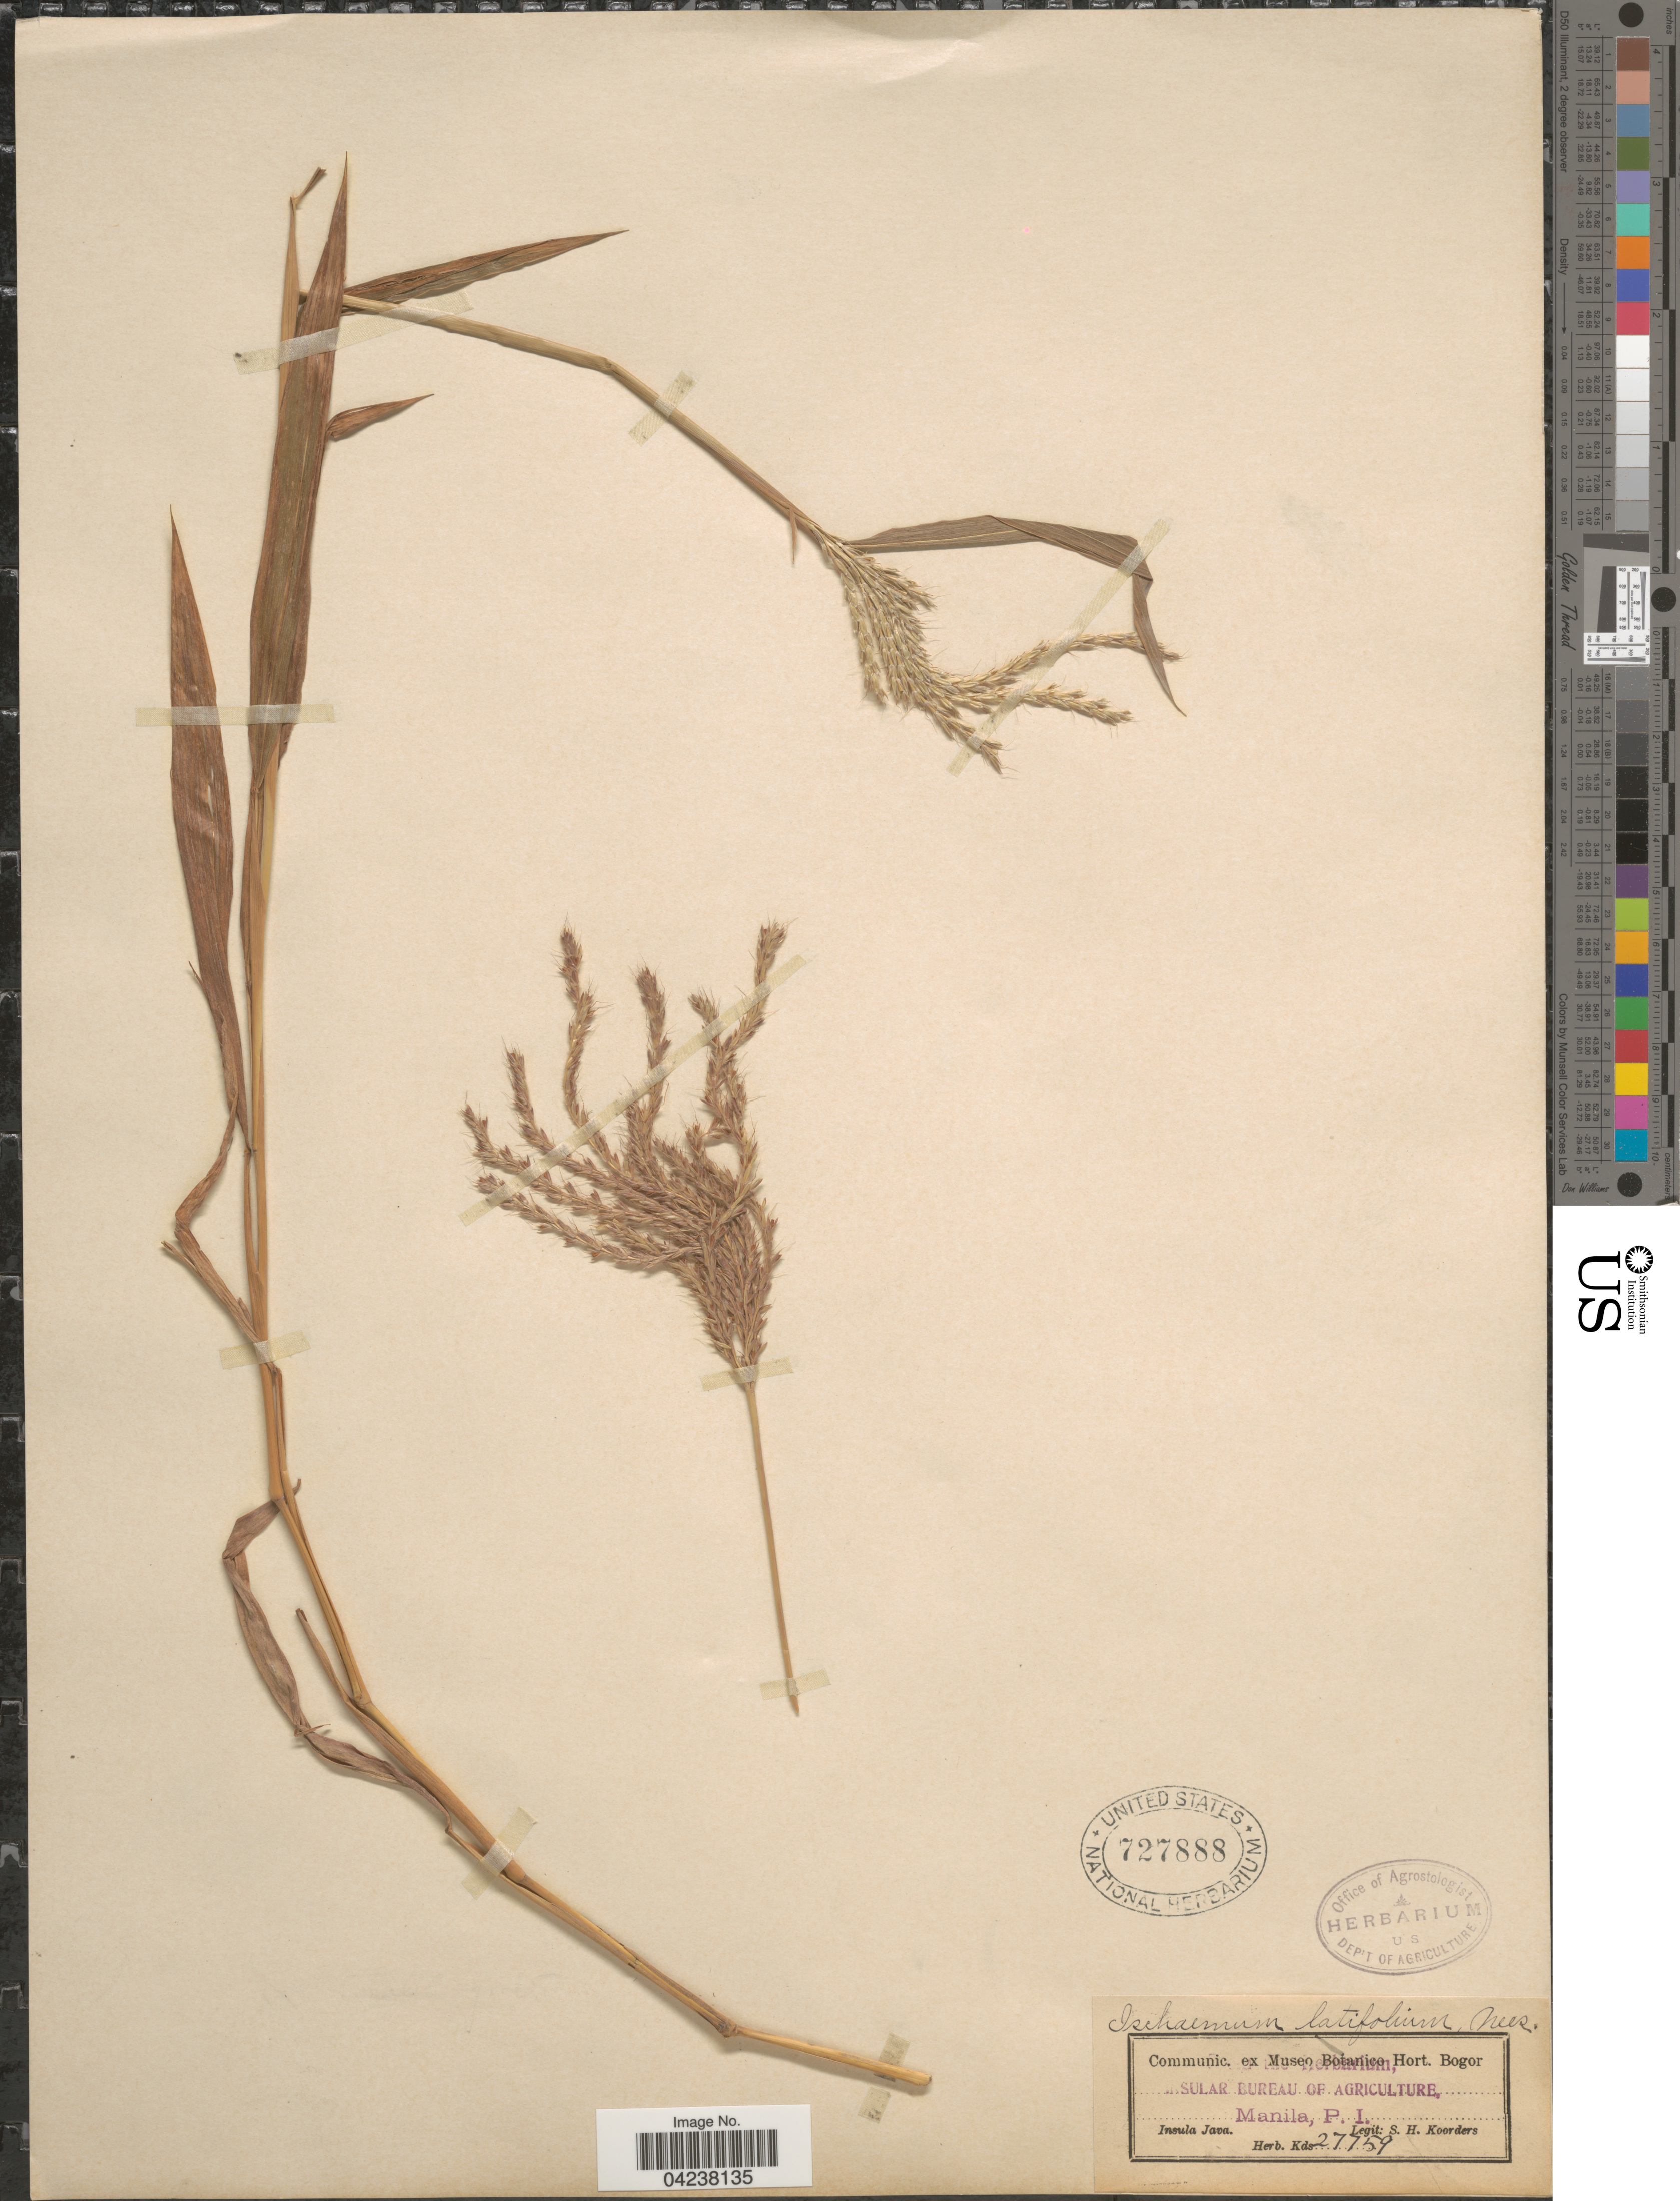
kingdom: Plantae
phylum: Tracheophyta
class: Liliopsida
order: Poales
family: Poaceae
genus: Microstegium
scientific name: Microstegium fasciculatum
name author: (L.) Henr.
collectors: S. H. Koorders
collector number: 27759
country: Indonesia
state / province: Java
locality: Insula Java.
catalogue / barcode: US 727888